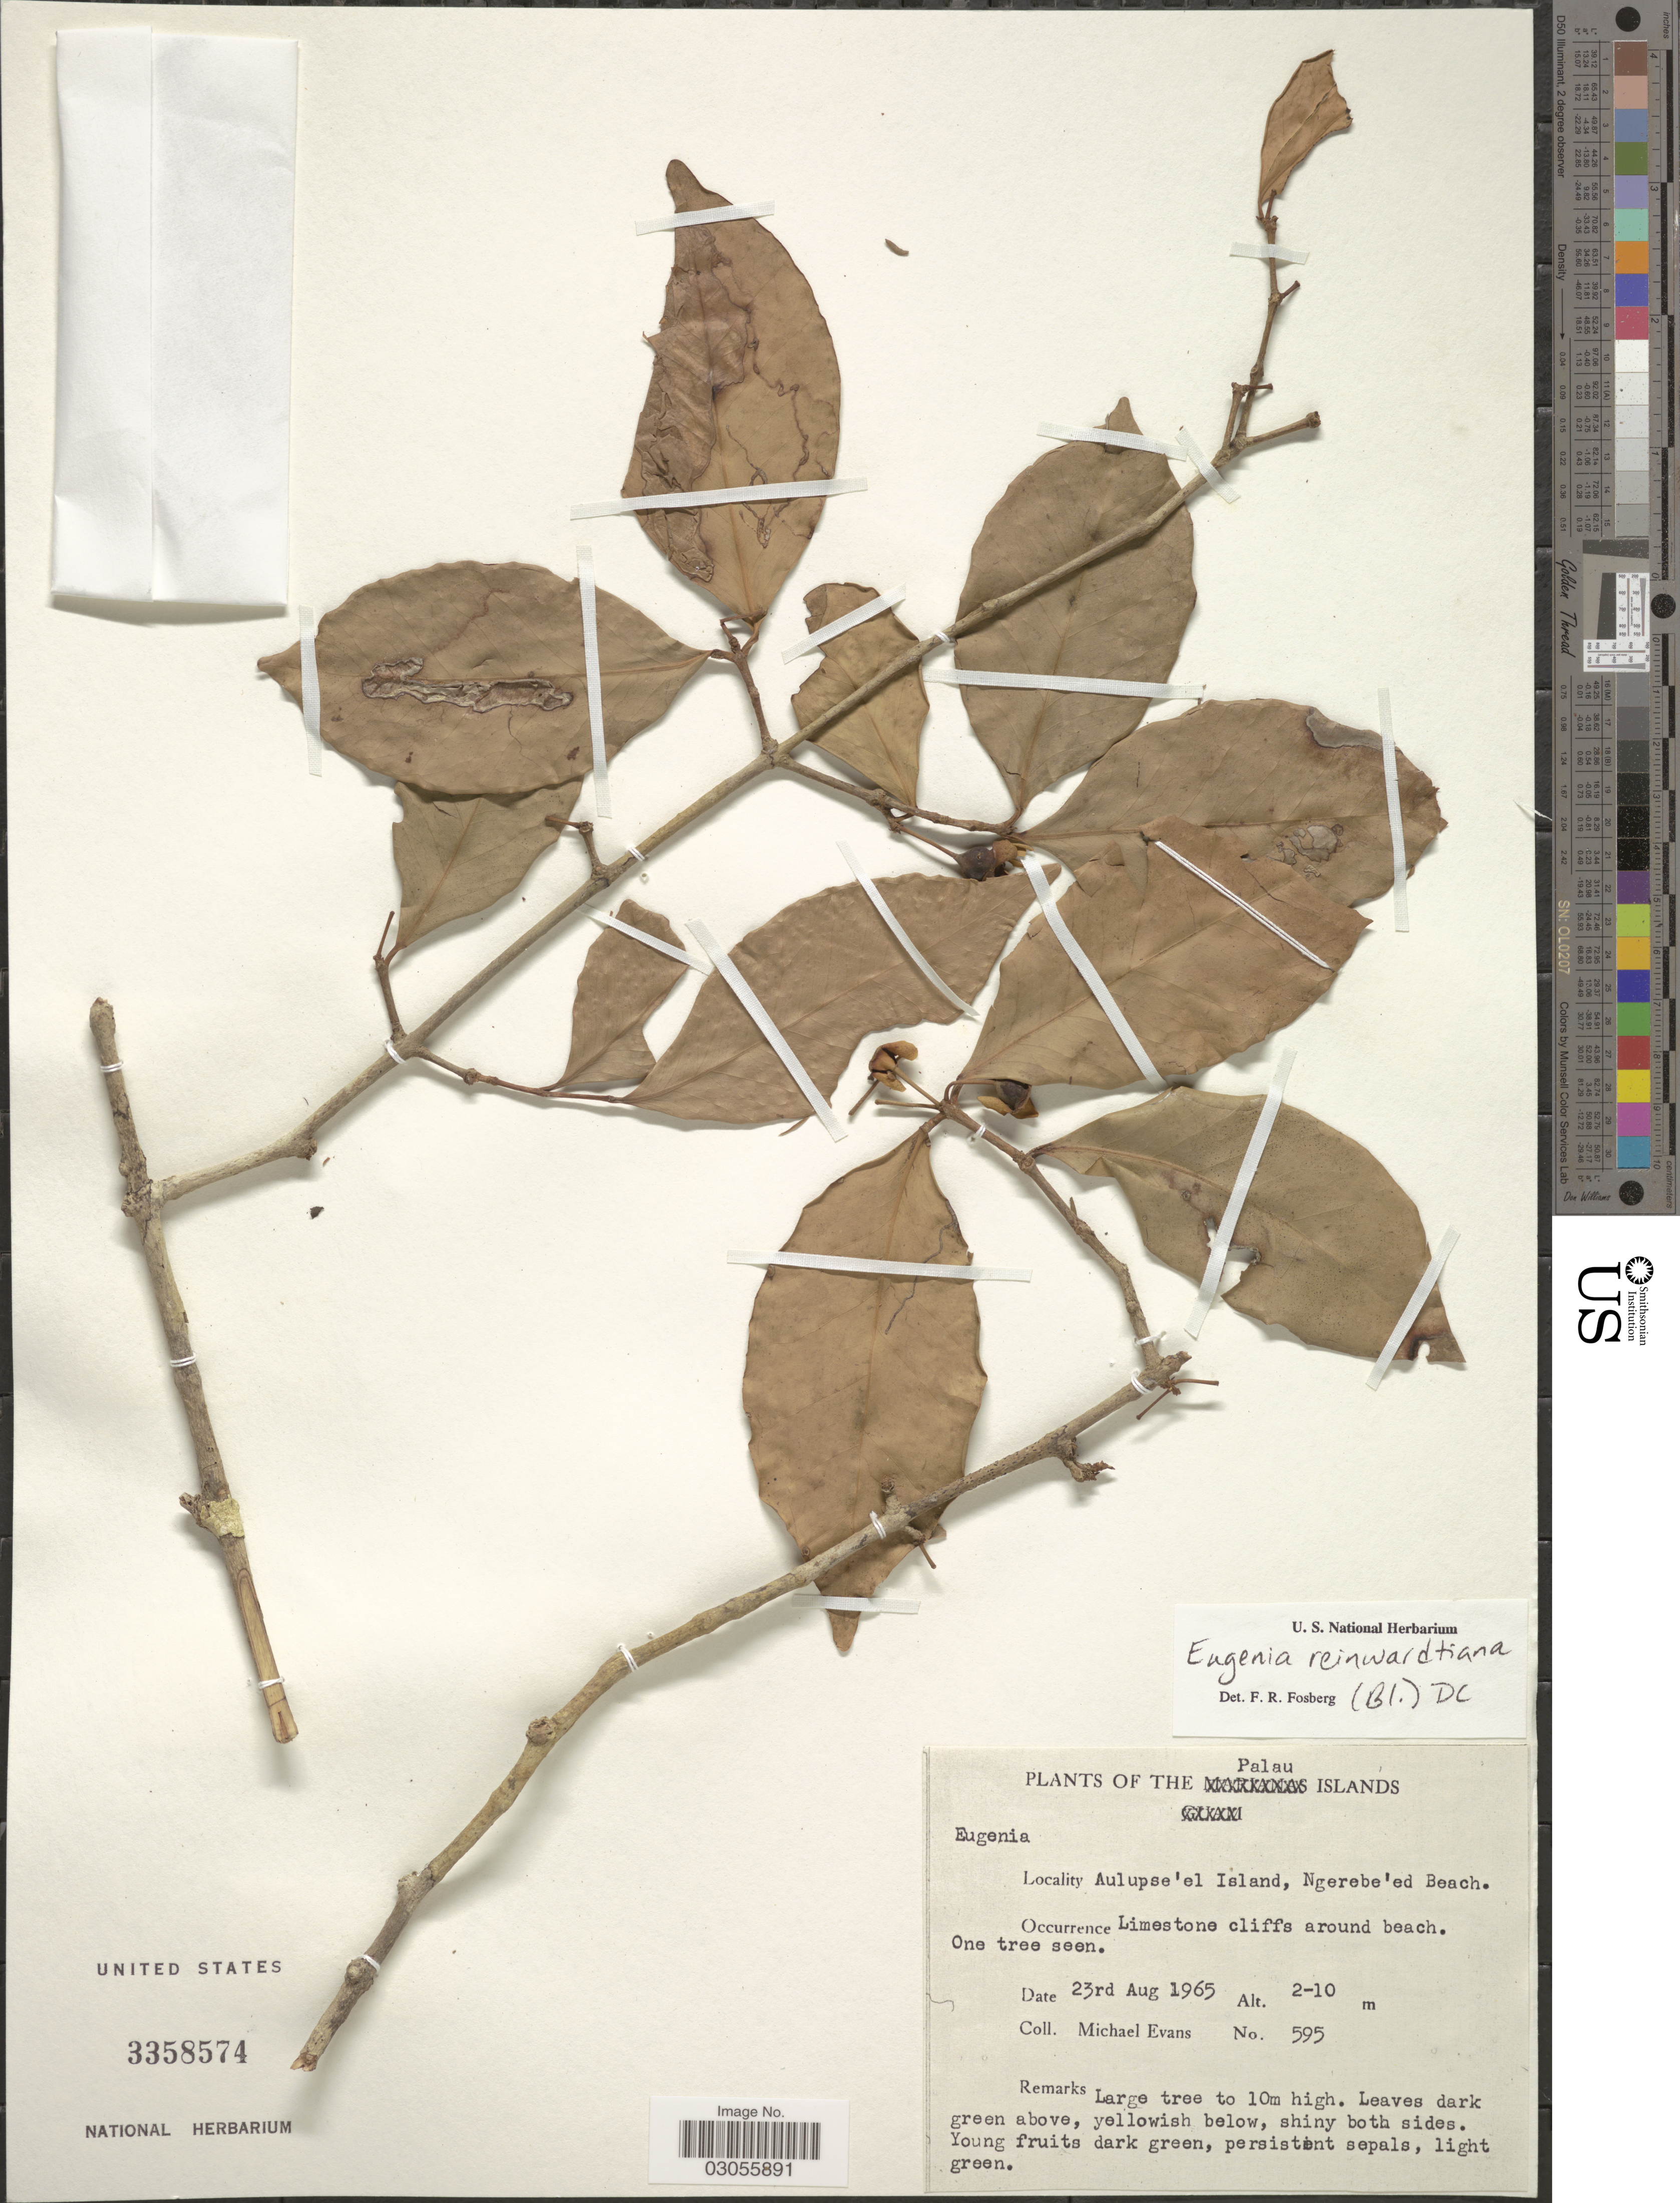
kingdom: Plantae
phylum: Tracheophyta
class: Magnoliopsida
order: Myrtales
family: Myrtaceae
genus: Eugenia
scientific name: Eugenia reinwardtiana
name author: (Blume) DC.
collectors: M. Evans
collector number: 595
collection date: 1965-08-23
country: Palau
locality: Palau Islands. Aulupse'el Island, Ngerebe'ed beach.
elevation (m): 2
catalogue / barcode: US 3358574